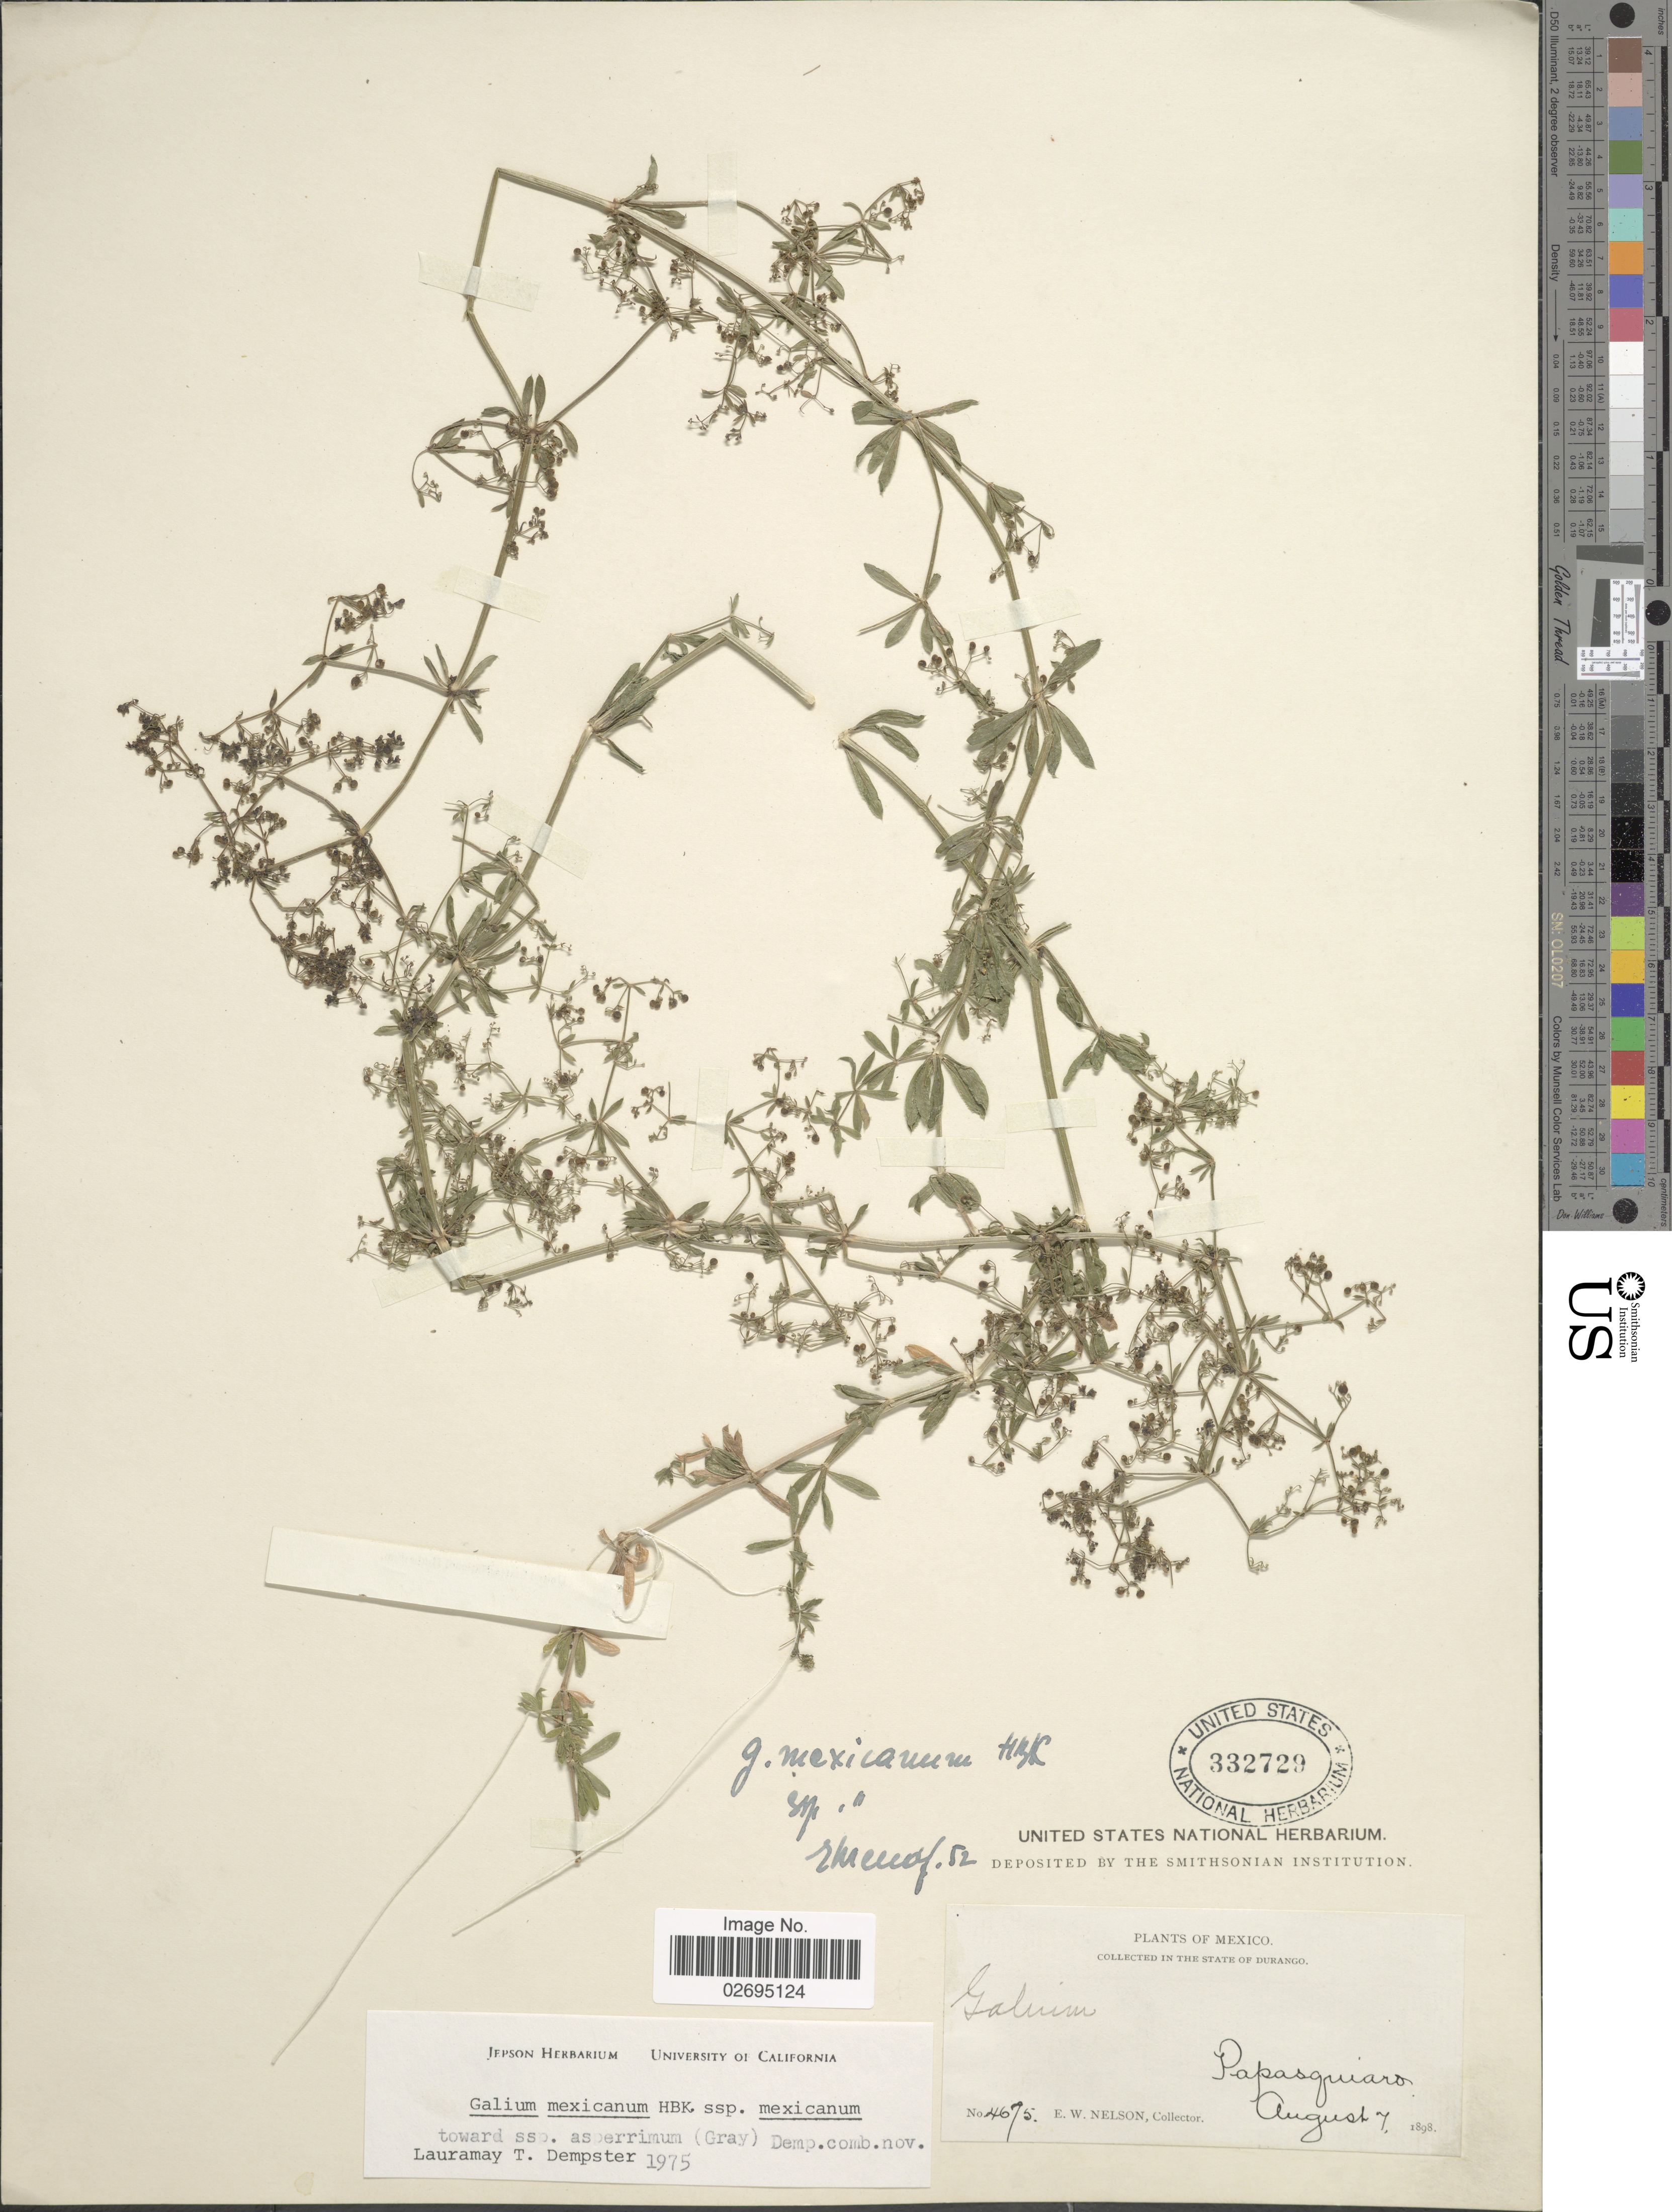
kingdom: Plantae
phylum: Tracheophyta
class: Magnoliopsida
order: Gentianales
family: Rubiaceae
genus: Galium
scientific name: Galium mexicanum subsp. mexicanum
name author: Kunth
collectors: E. W. Nelson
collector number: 4675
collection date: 1898-08-07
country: Mexico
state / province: Durango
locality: Papasquiaro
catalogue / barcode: US 332729